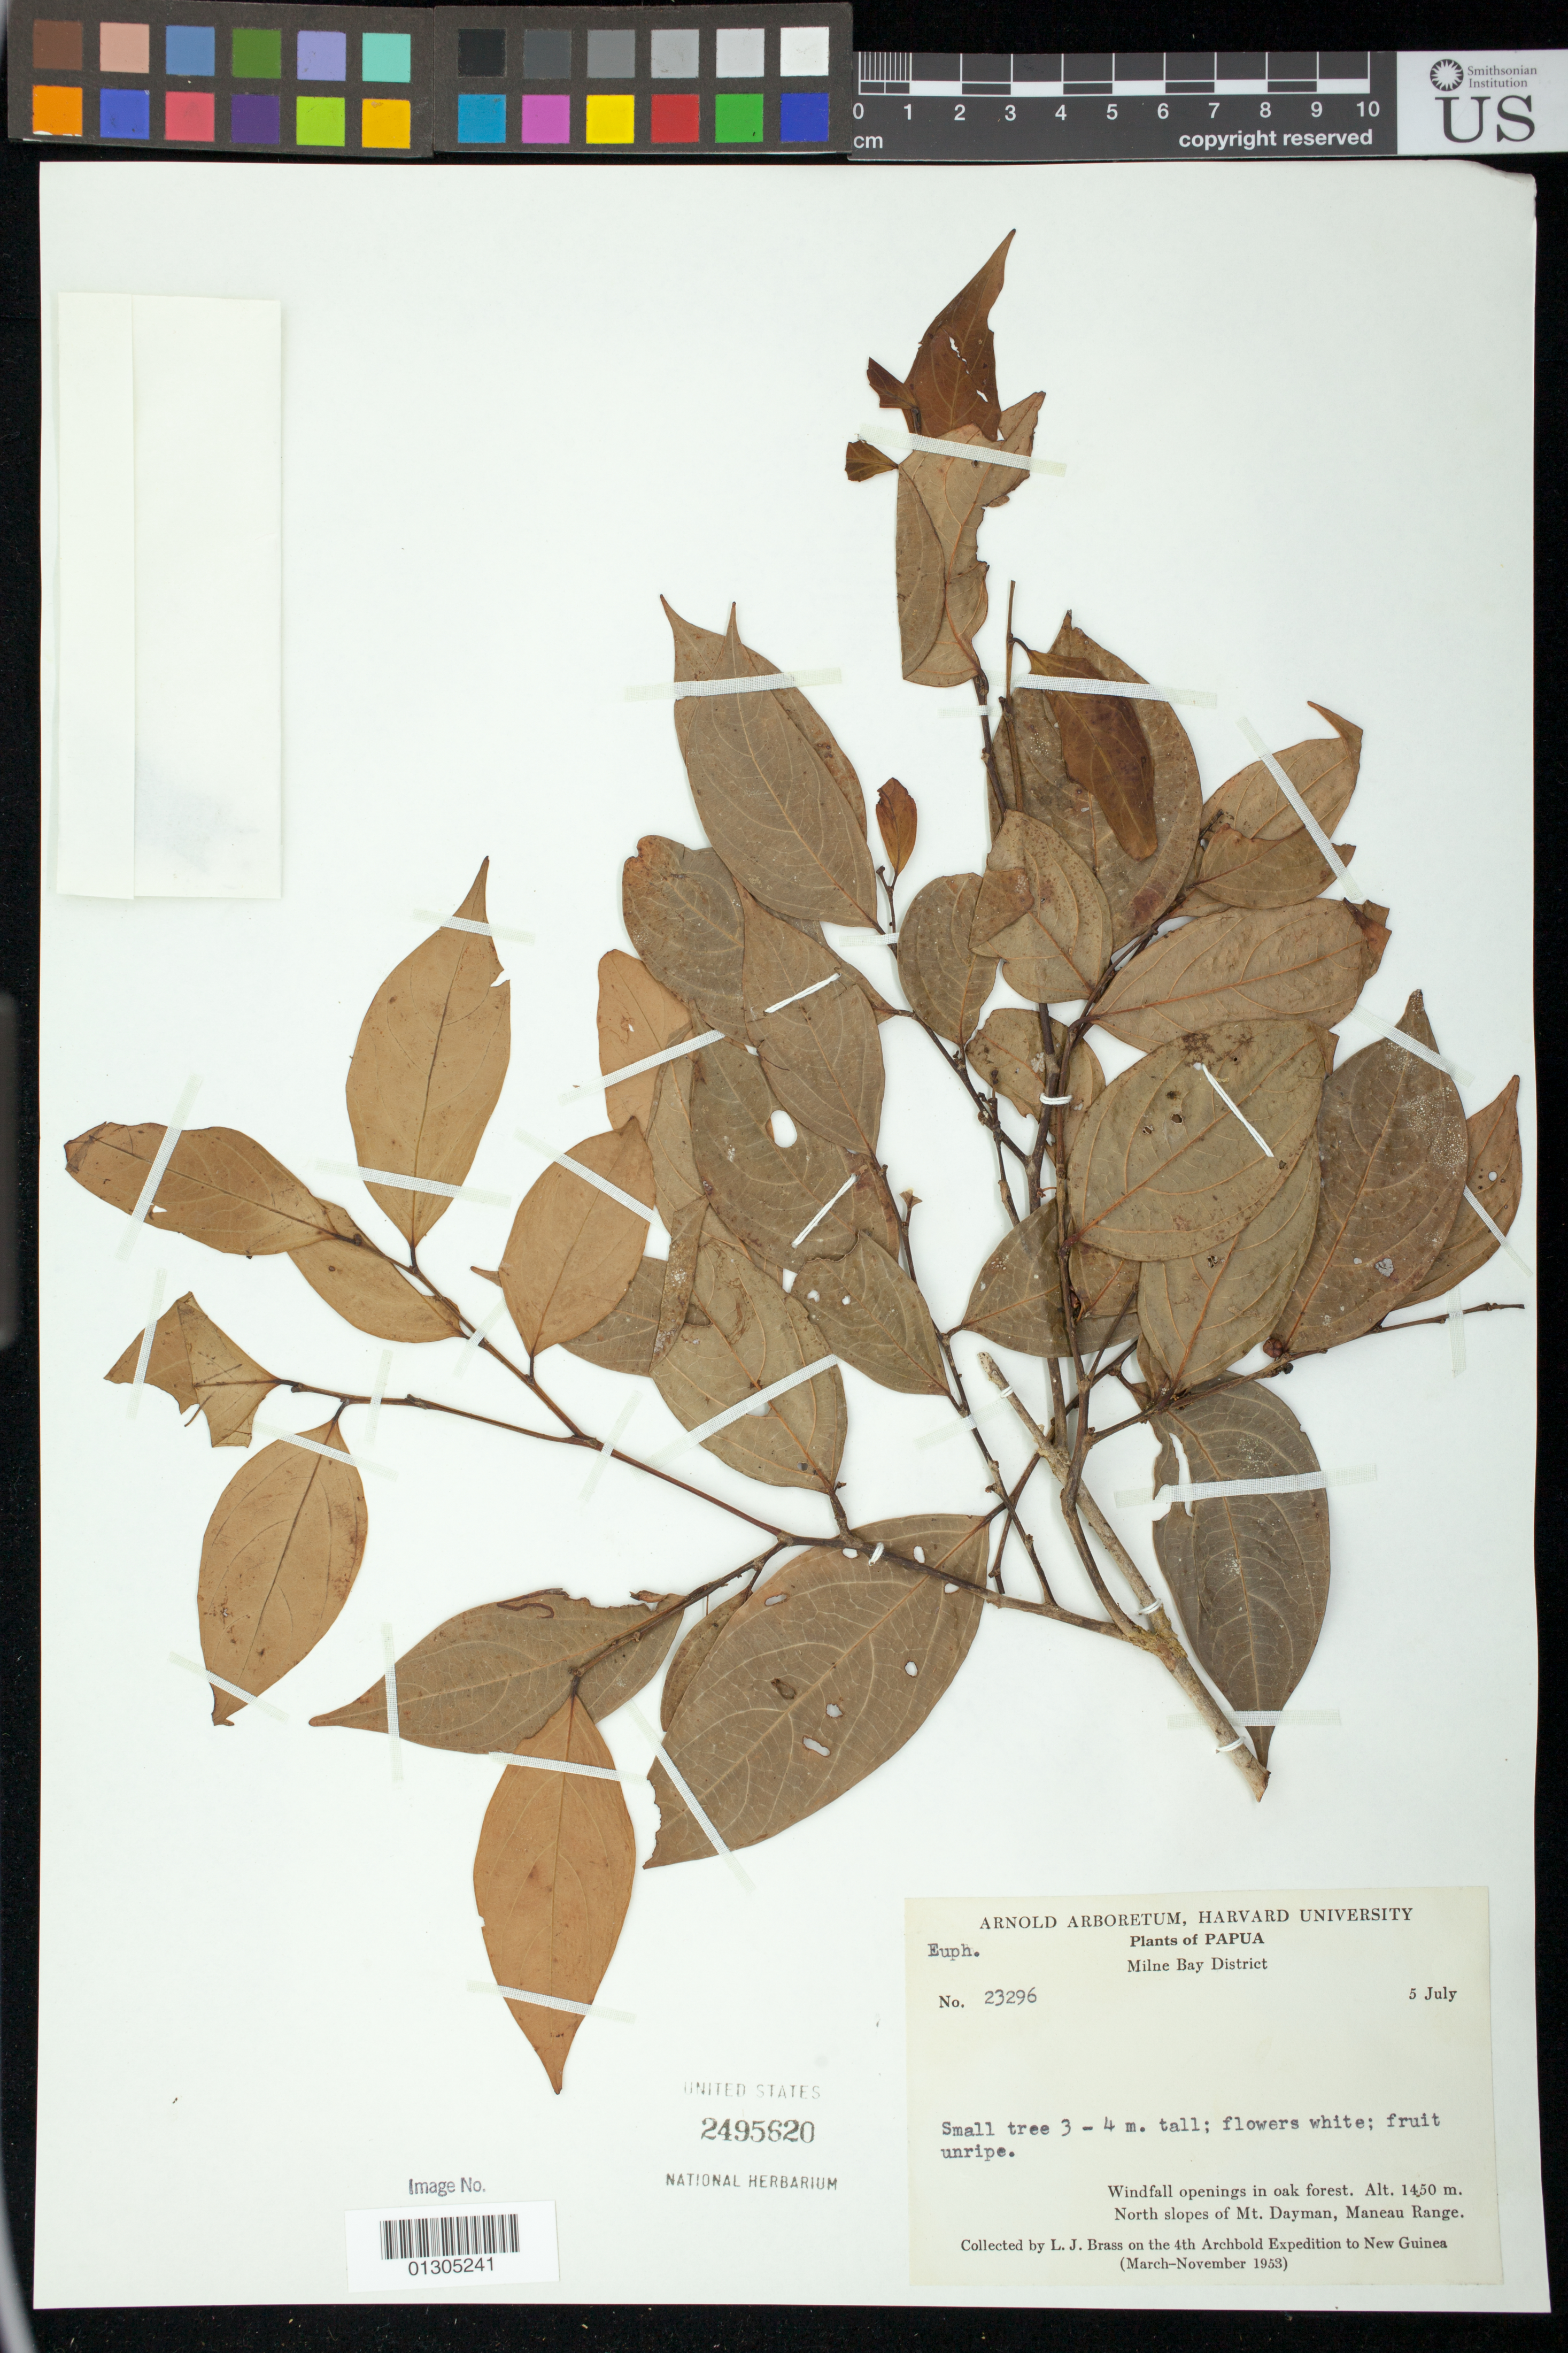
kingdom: Plantae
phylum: Tracheophyta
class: Magnoliopsida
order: Malpighiales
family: Euphorbiaceae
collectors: L. J. Brass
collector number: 23296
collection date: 1953-07-05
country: Papua New Guinea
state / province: Milne Bay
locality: North slope of Mt. Dayman, Maneau Range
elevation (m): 1450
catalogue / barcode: US 2495620